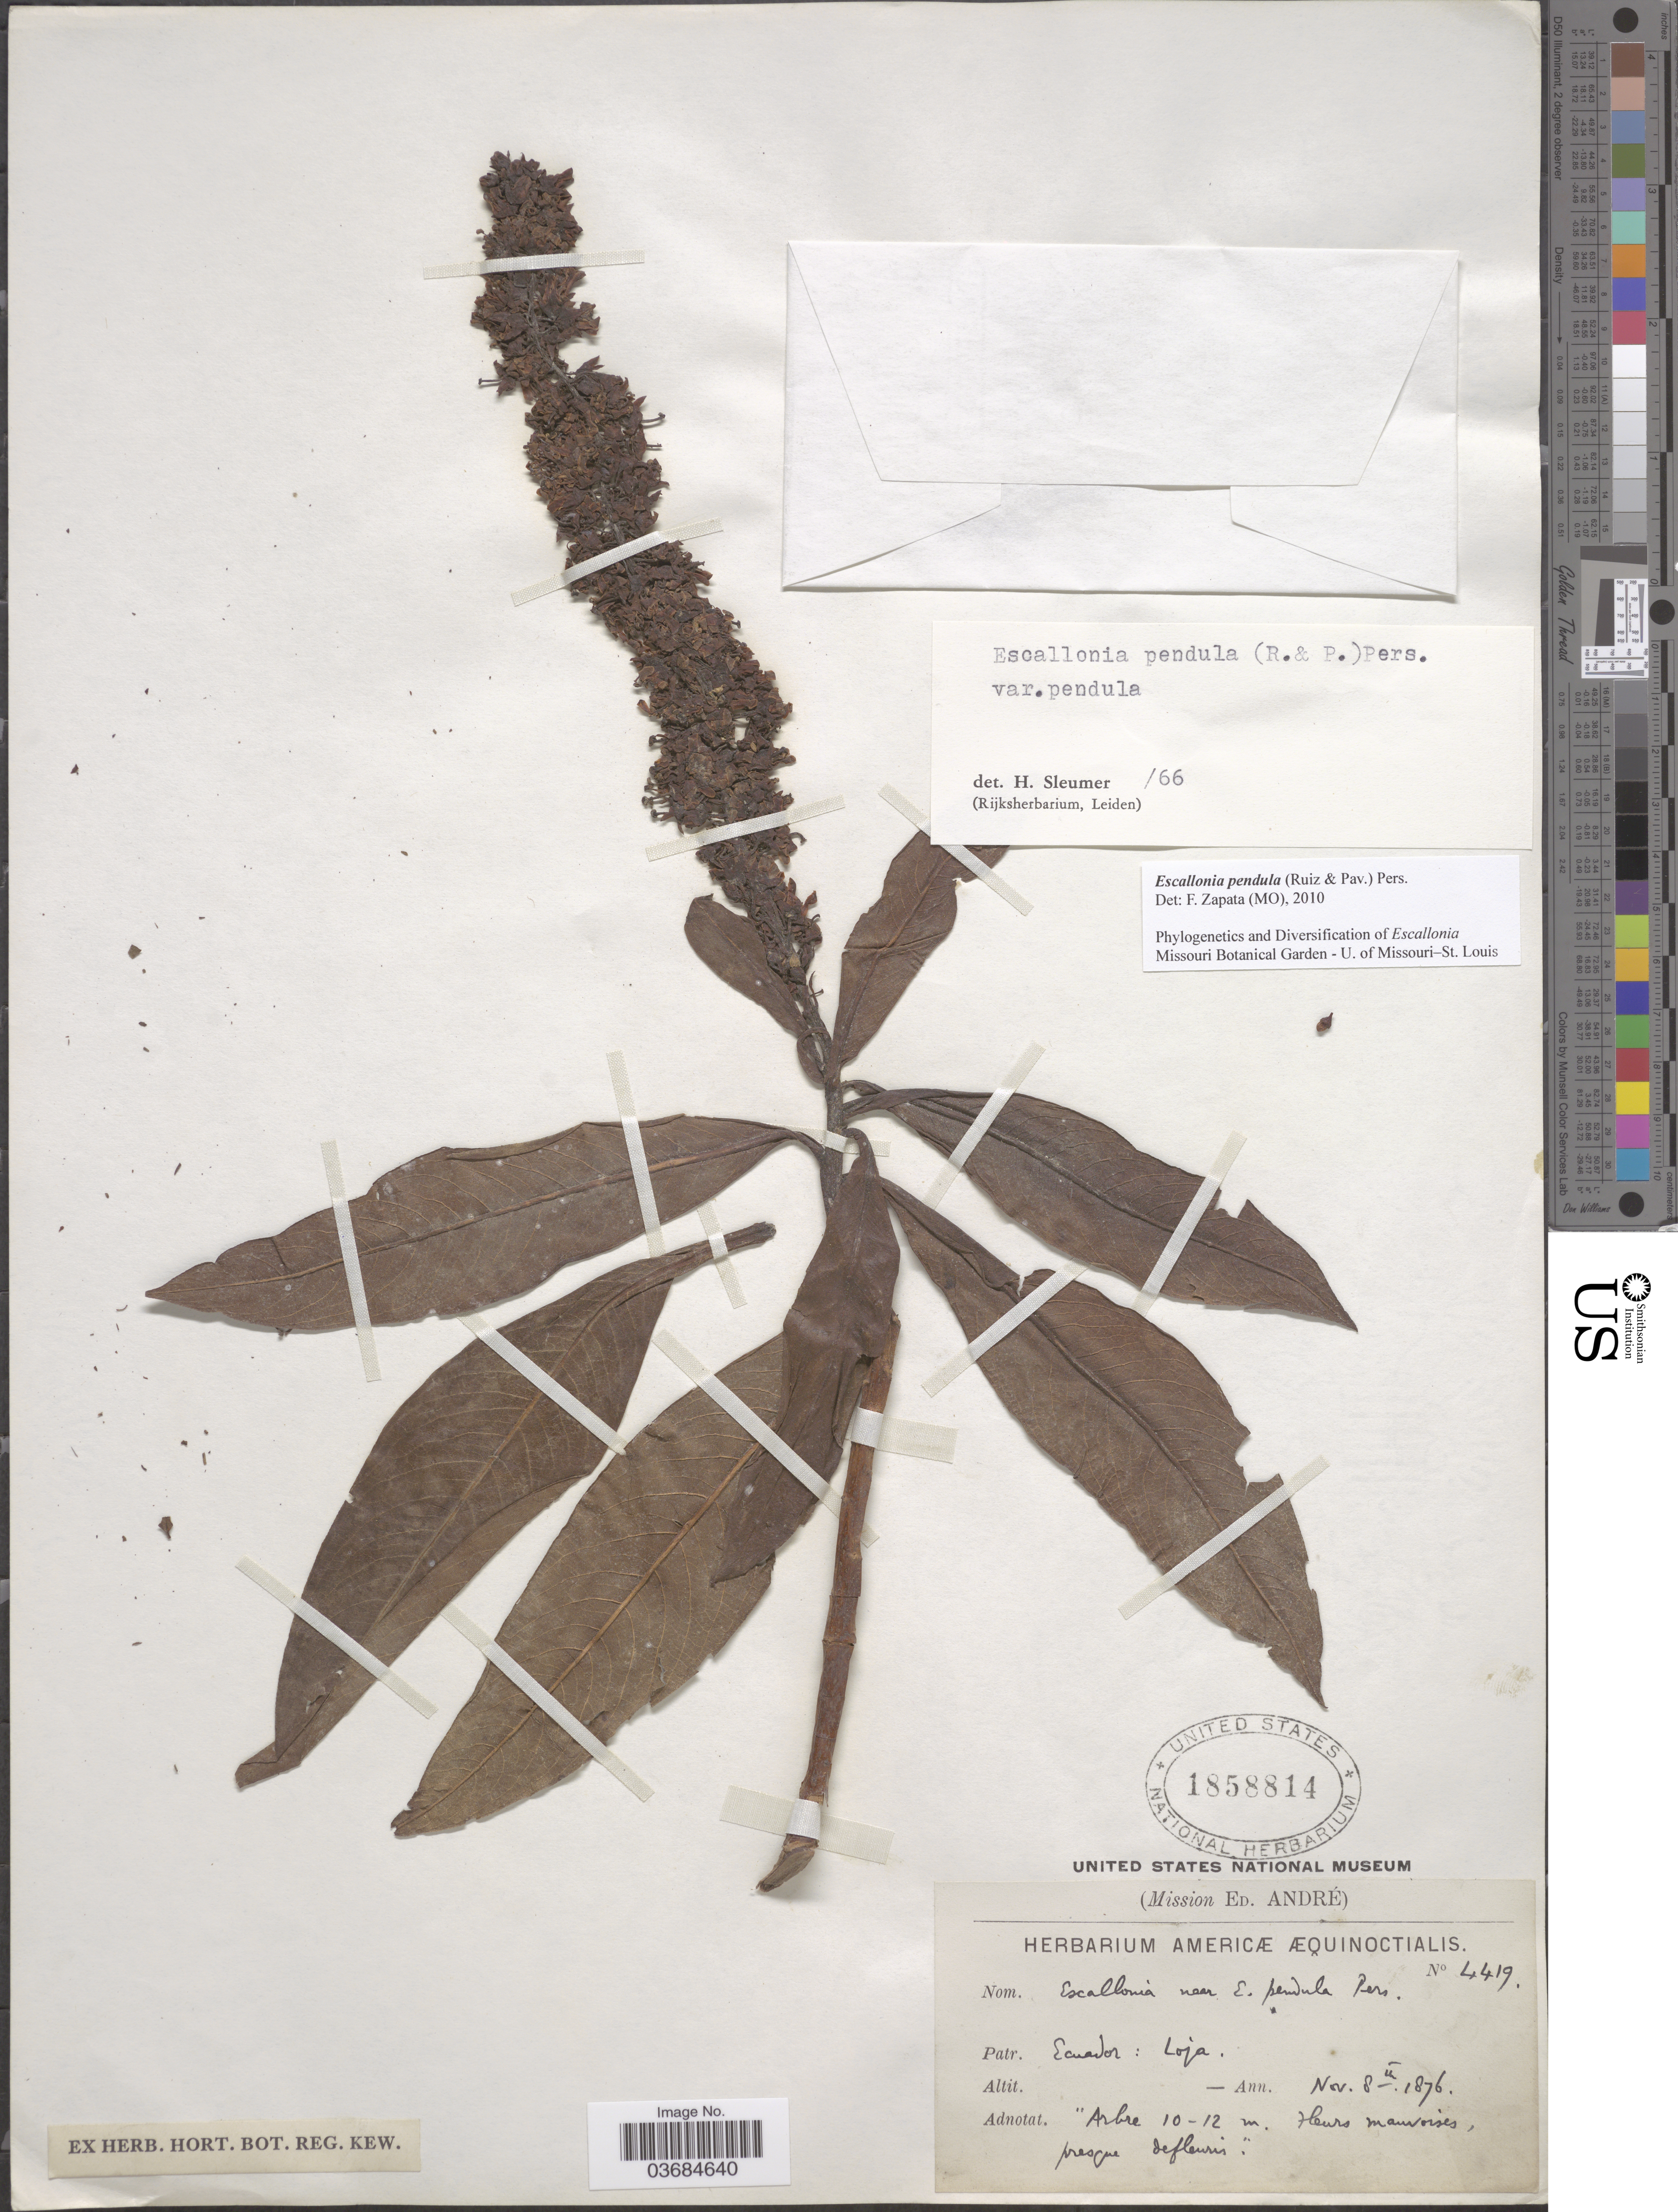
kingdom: Plantae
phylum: Tracheophyta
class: Magnoliopsida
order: Escalloniales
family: Escalloniaceae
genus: Escallonia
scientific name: Escallonia pendula var. pendula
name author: (Ruiz & Pav.) Pers.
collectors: É. F. André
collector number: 4419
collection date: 1876-11-08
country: Ecuador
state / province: Loja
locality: (Mission Ed. André). Patr. Ecuador: Loja.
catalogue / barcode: US 1858814